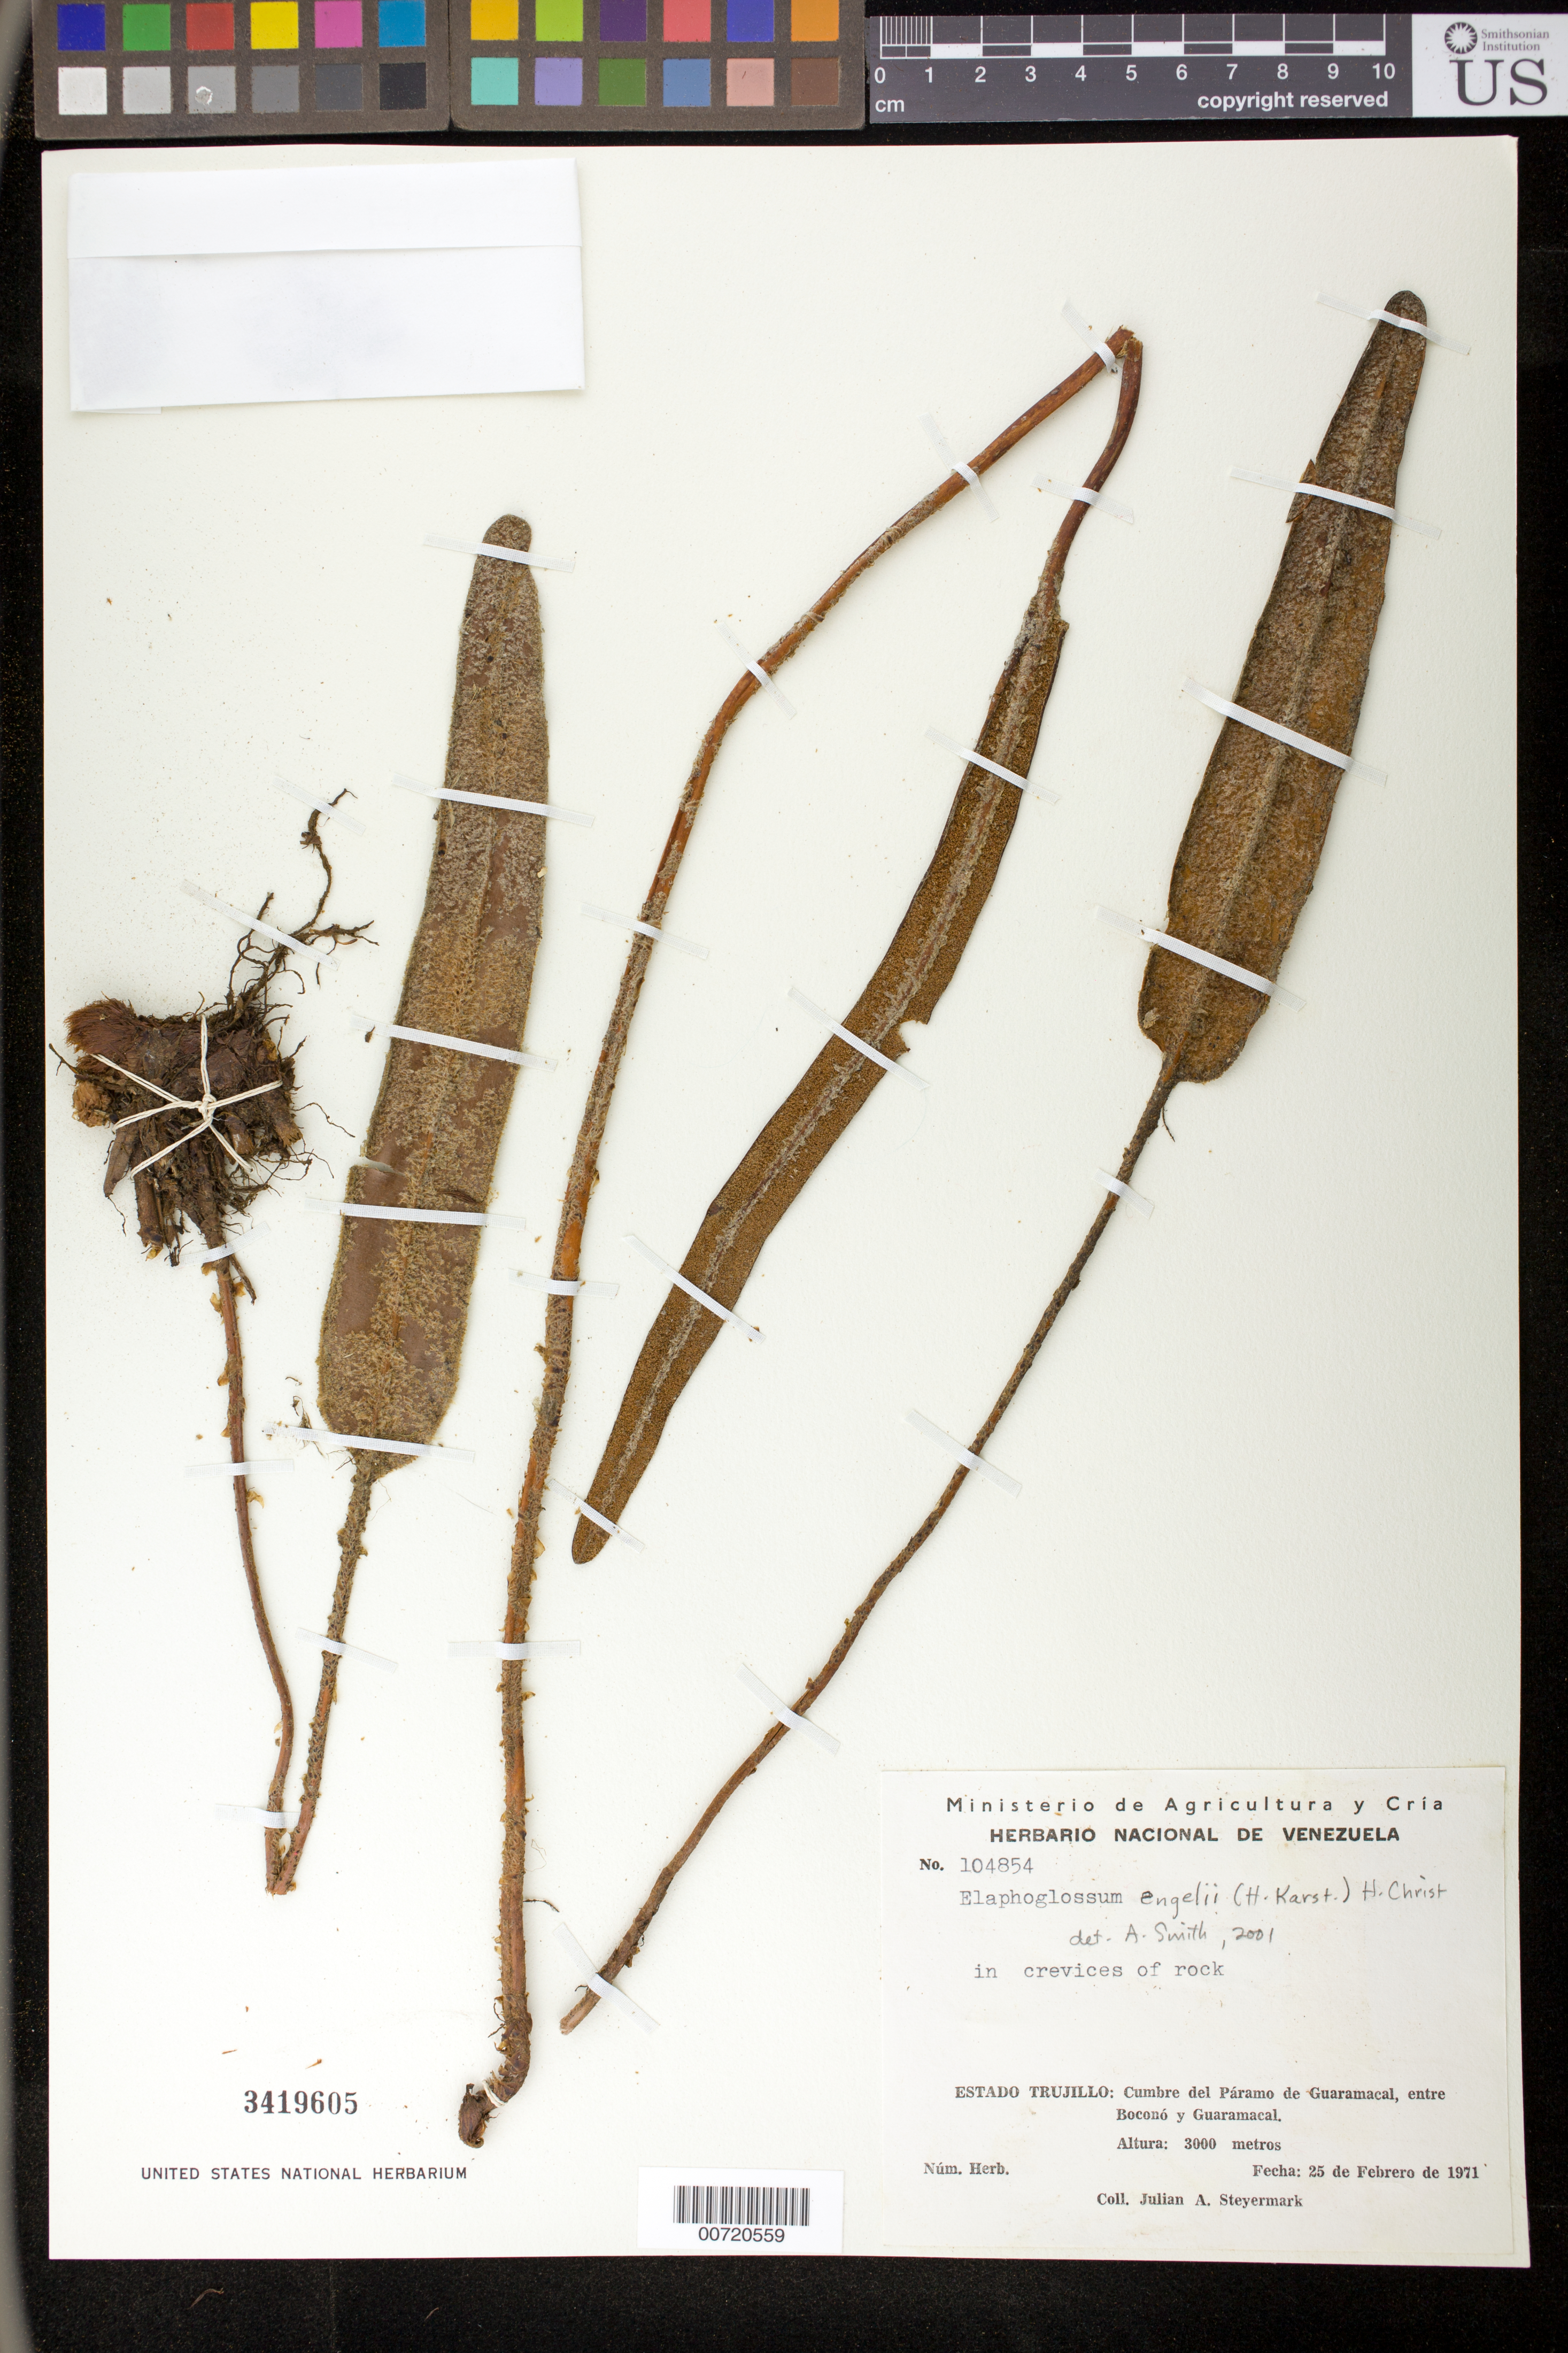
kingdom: Plantae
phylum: Tracheophyta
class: Polypodiopsida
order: Polypodiales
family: Dryopteridaceae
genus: Elaphoglossum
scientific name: Elaphoglossum engelii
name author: (H. Karst.) Christ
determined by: Smith, Alan R., (UC)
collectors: J. Steyermark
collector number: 104854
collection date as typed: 25 Feb 1971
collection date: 1971-02-25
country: Venezuela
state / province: Trujillo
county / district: Boconó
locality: Cumbre del Páramo de Guaramacal, entre Boconó y Guaramacal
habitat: In crevices of rocks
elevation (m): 3000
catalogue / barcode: US 3419605